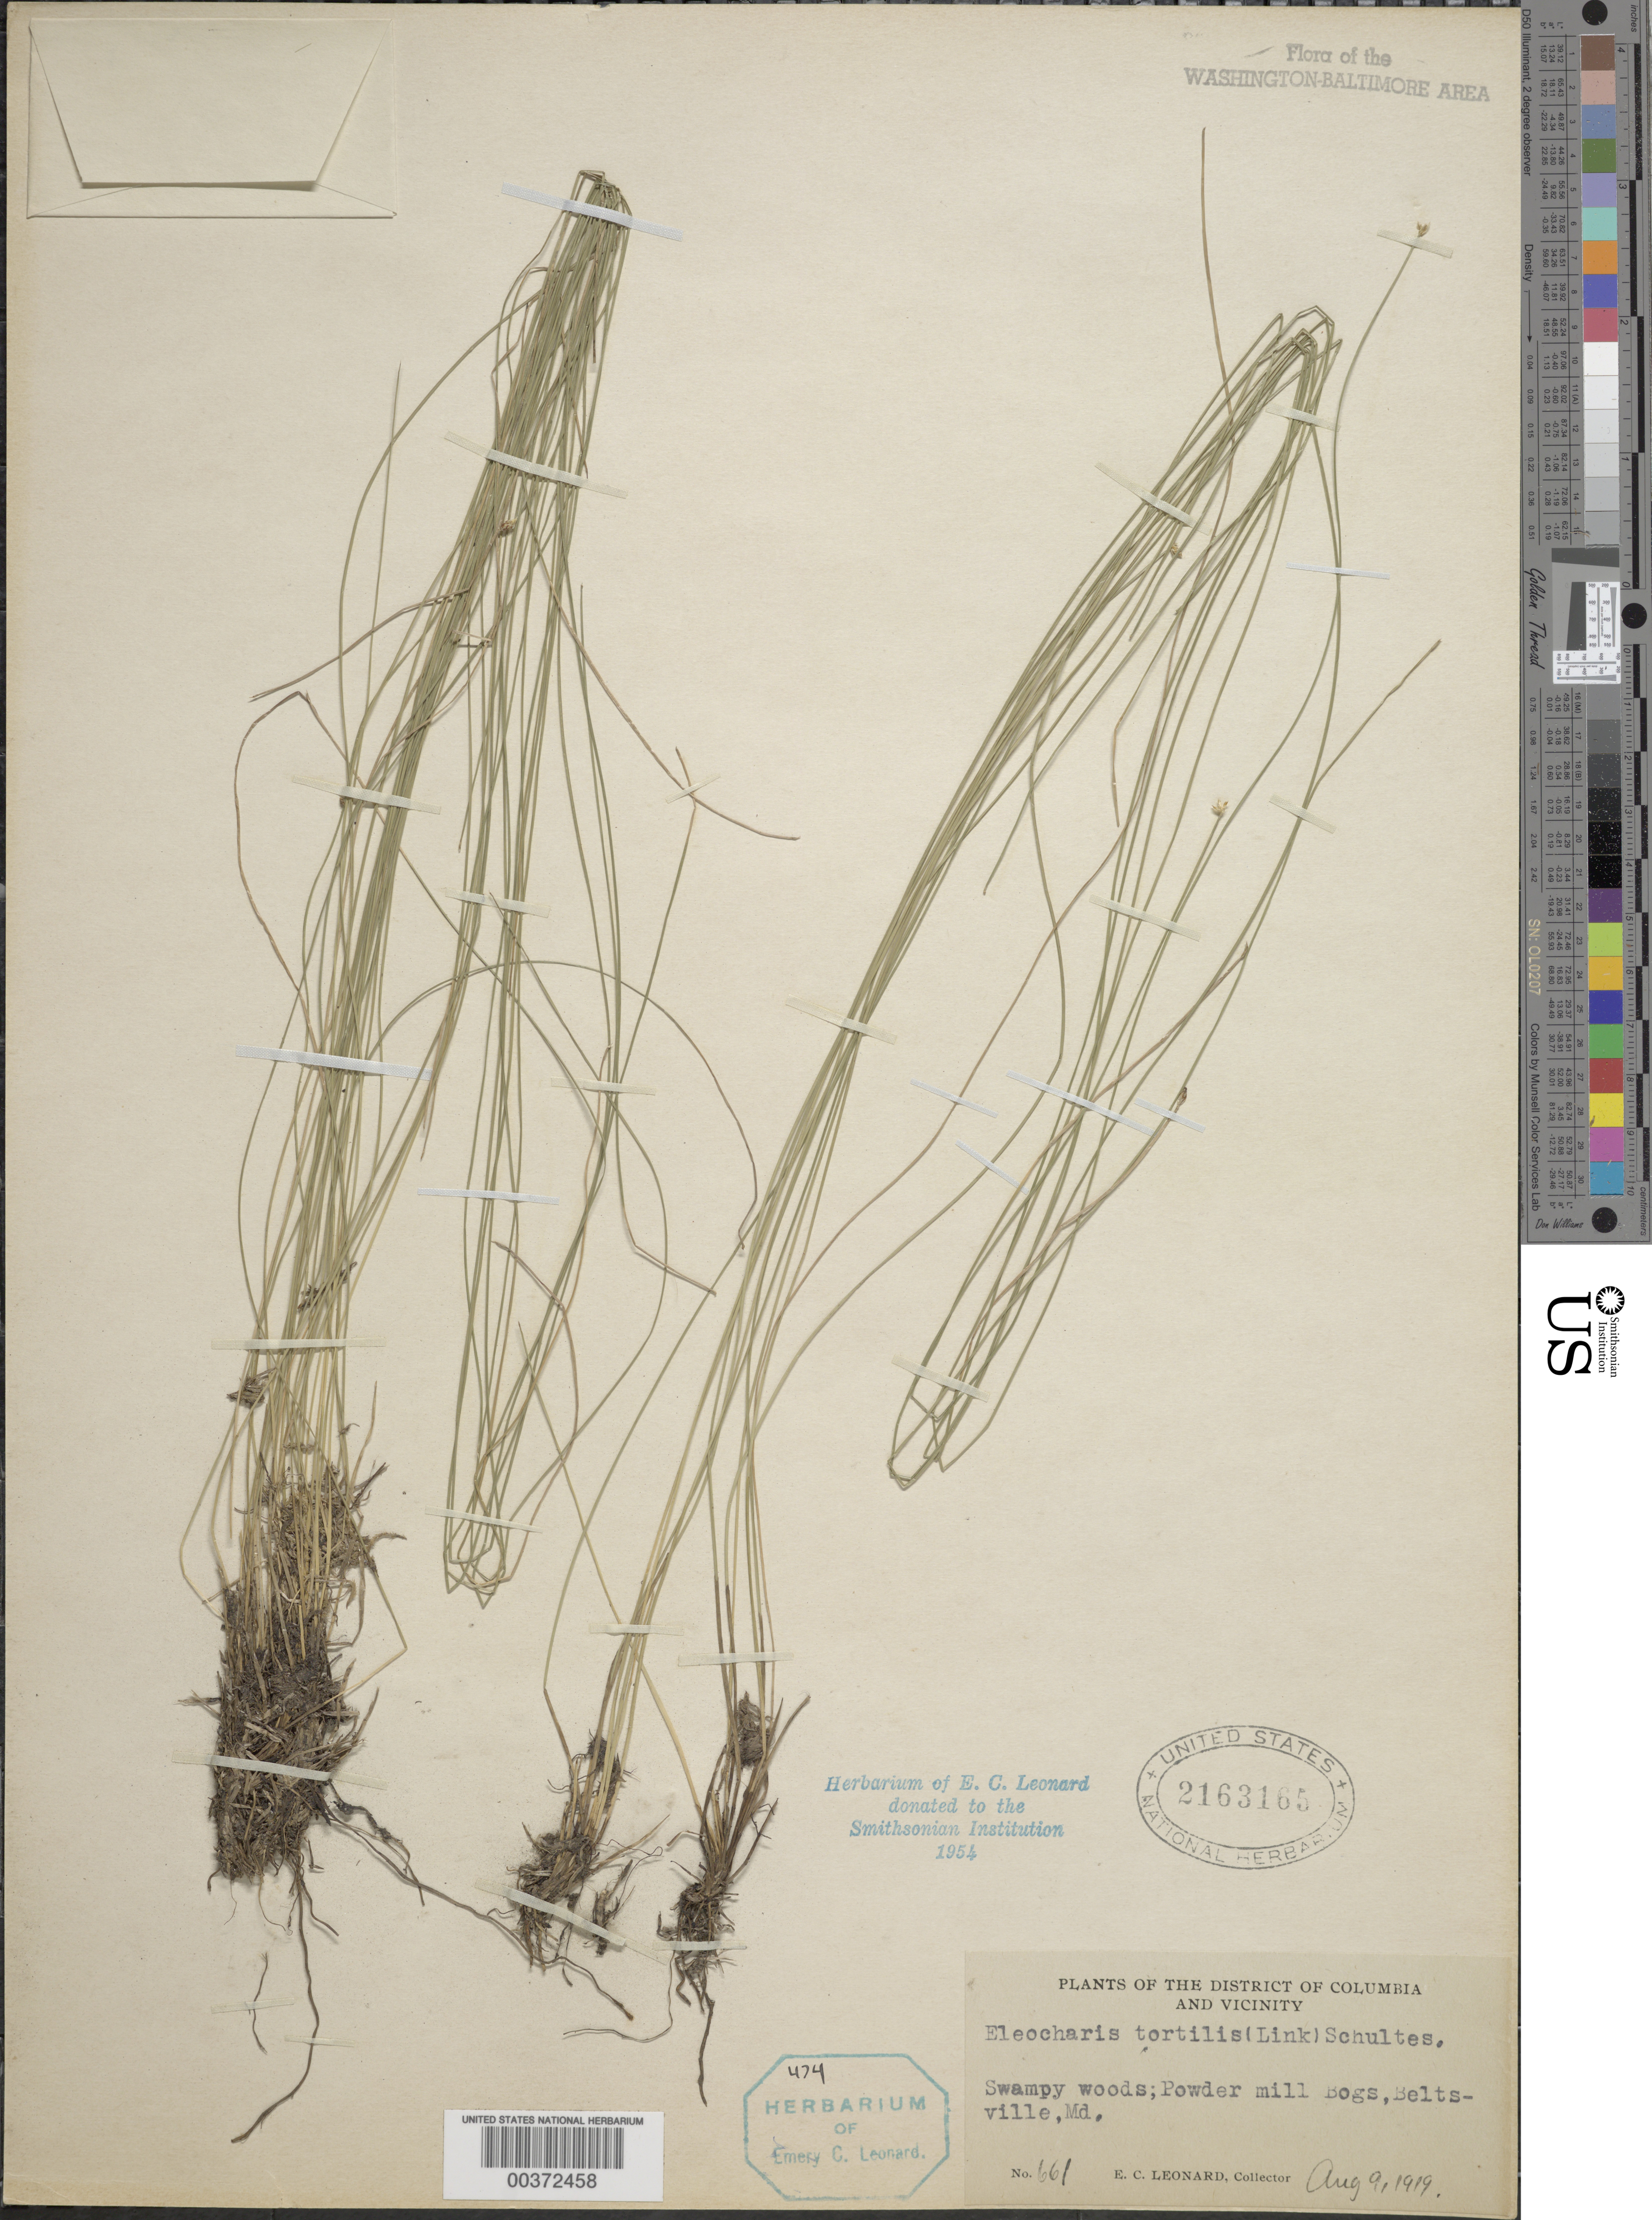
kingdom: Plantae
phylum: Tracheophyta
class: Liliopsida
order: Poales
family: Cyperaceae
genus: Eleocharis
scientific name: Eleocharis tortilis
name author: (Link) Schult.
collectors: E. C. Leonard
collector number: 661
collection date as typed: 09 Aug 1919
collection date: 1919-08-09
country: United States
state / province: Maryland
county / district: Prince George's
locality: Powder Mill Bogs, Beltsville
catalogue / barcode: US 2163165